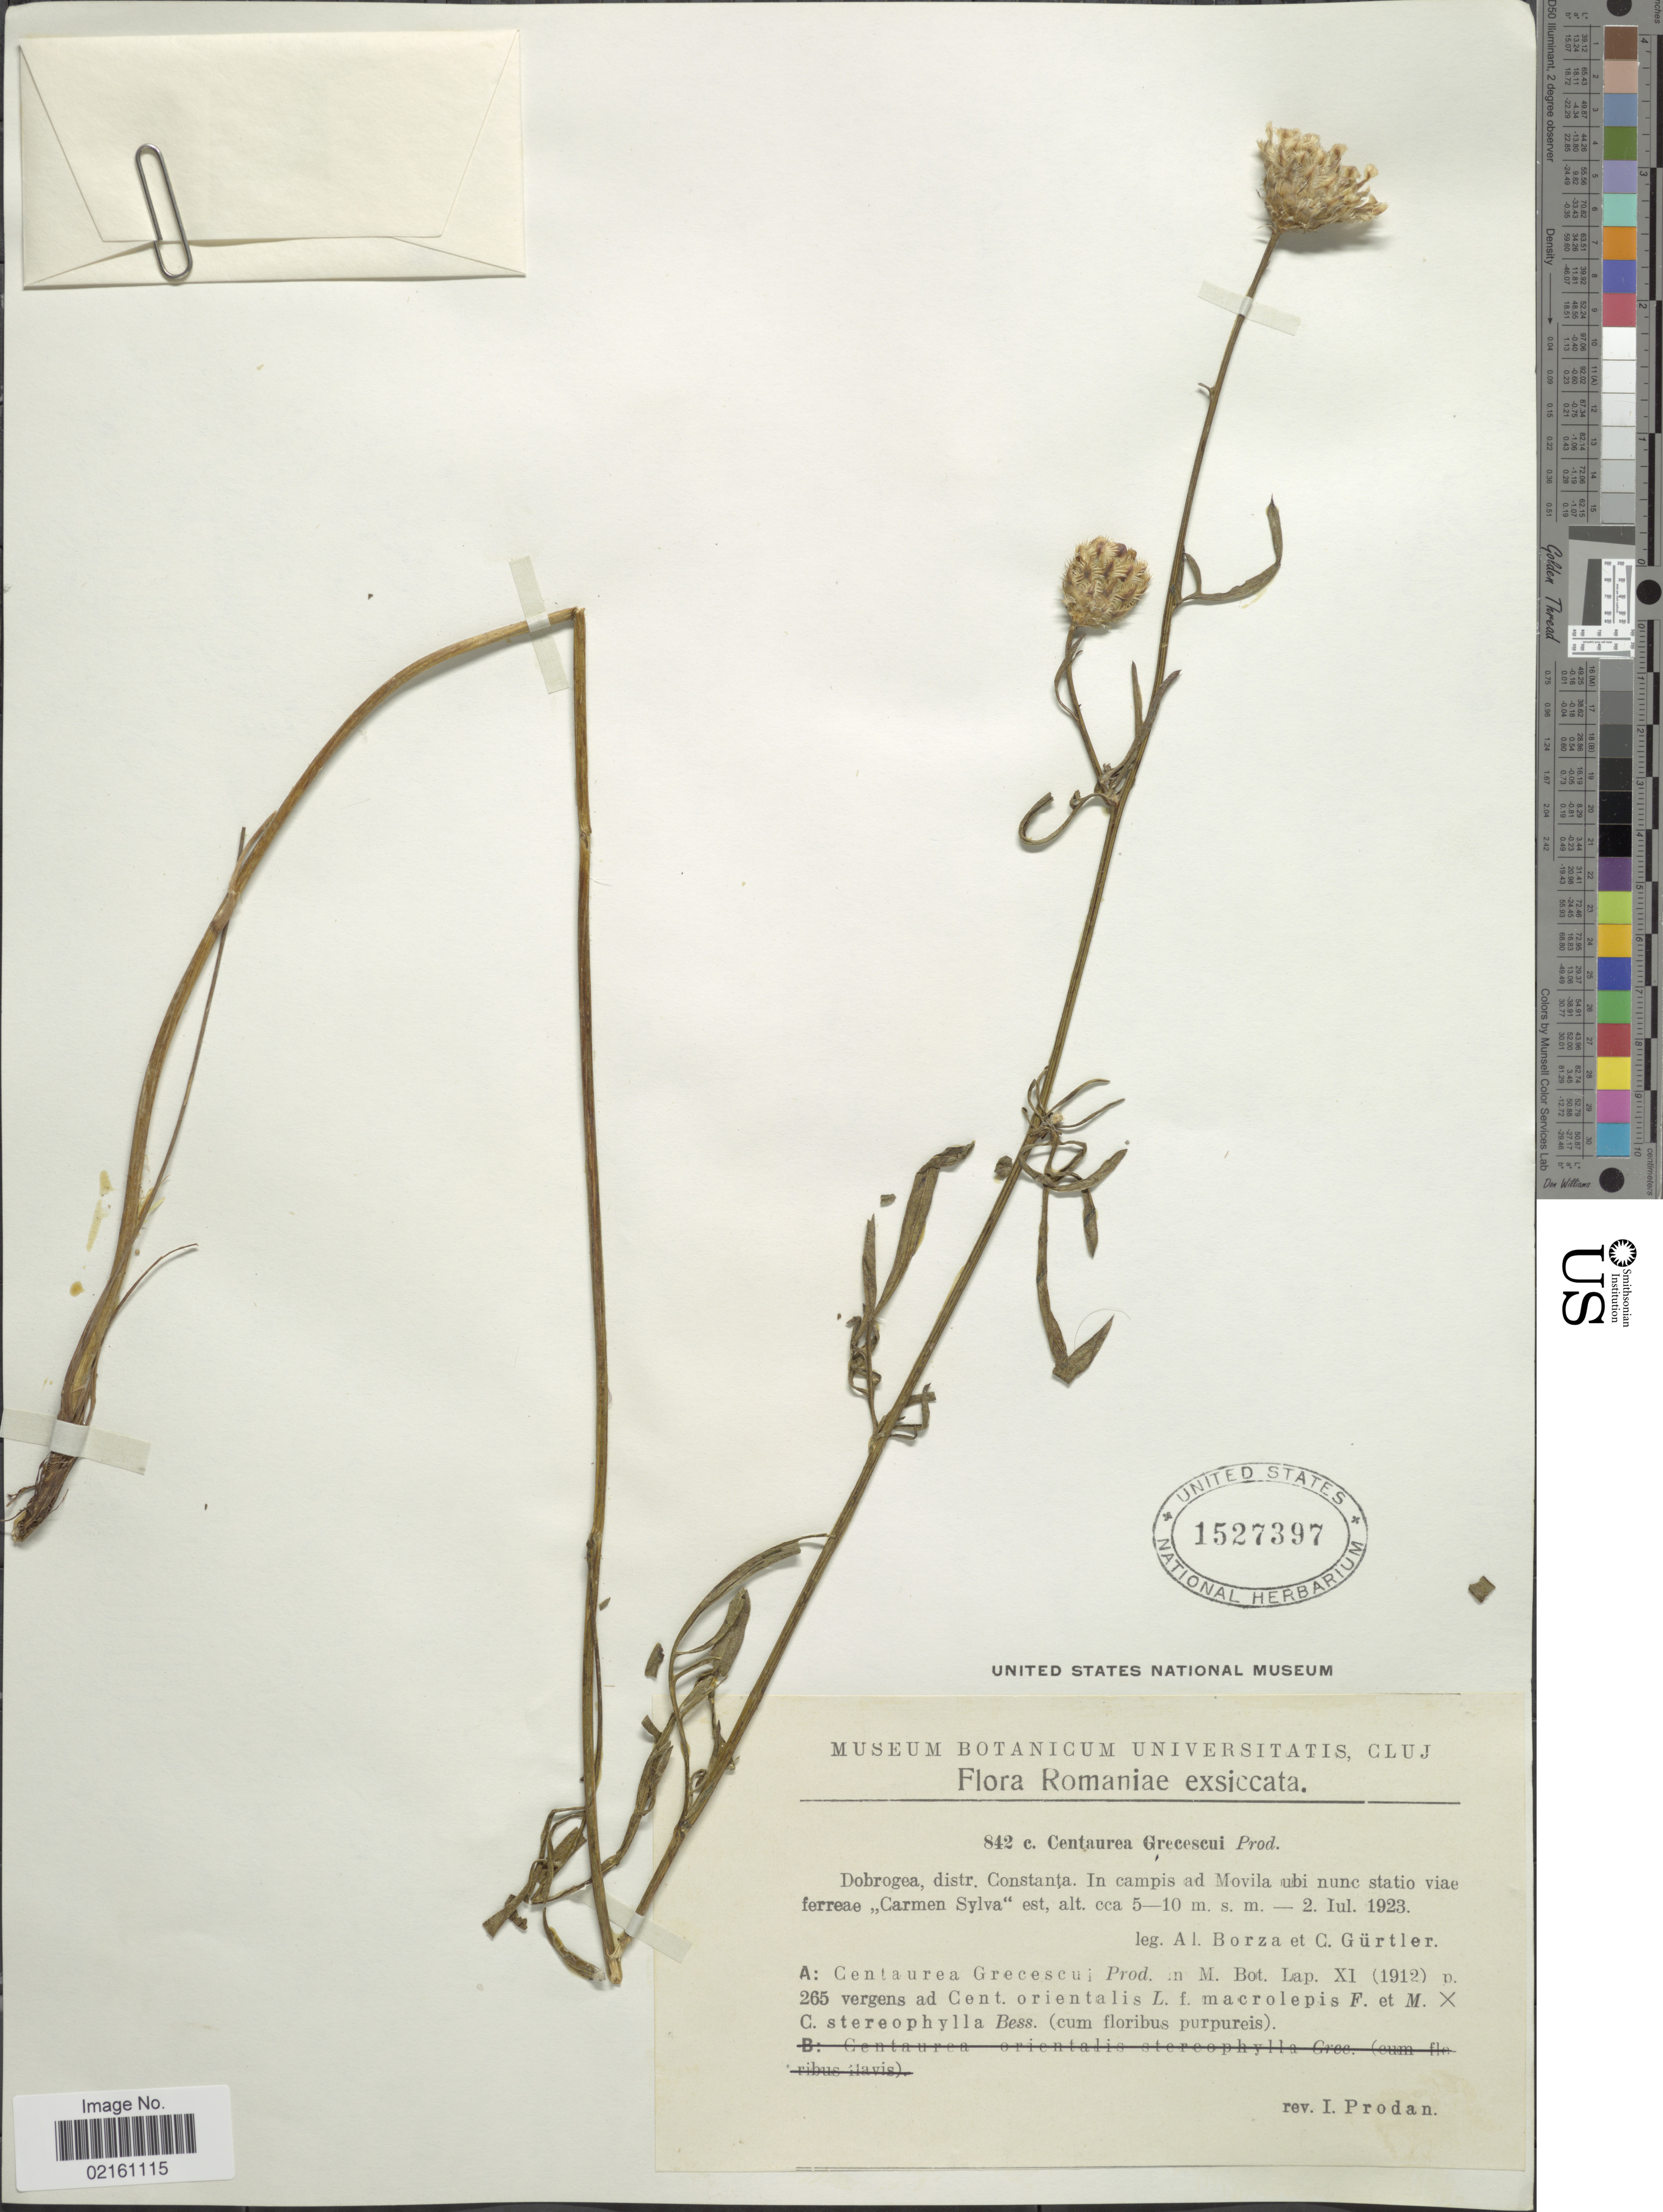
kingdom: Plantae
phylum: Tracheophyta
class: Magnoliopsida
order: Asterales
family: Asteraceae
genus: Centaurea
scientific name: Centaurea grecescui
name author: Prodán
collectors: A. Borza & C. Gürtler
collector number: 842c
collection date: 1923-07-02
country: Romania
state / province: Constanta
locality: Dobrogea, ad Movila ubi nunc statio viae ferreae Carmen Sylva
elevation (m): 5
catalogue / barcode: US 1527397